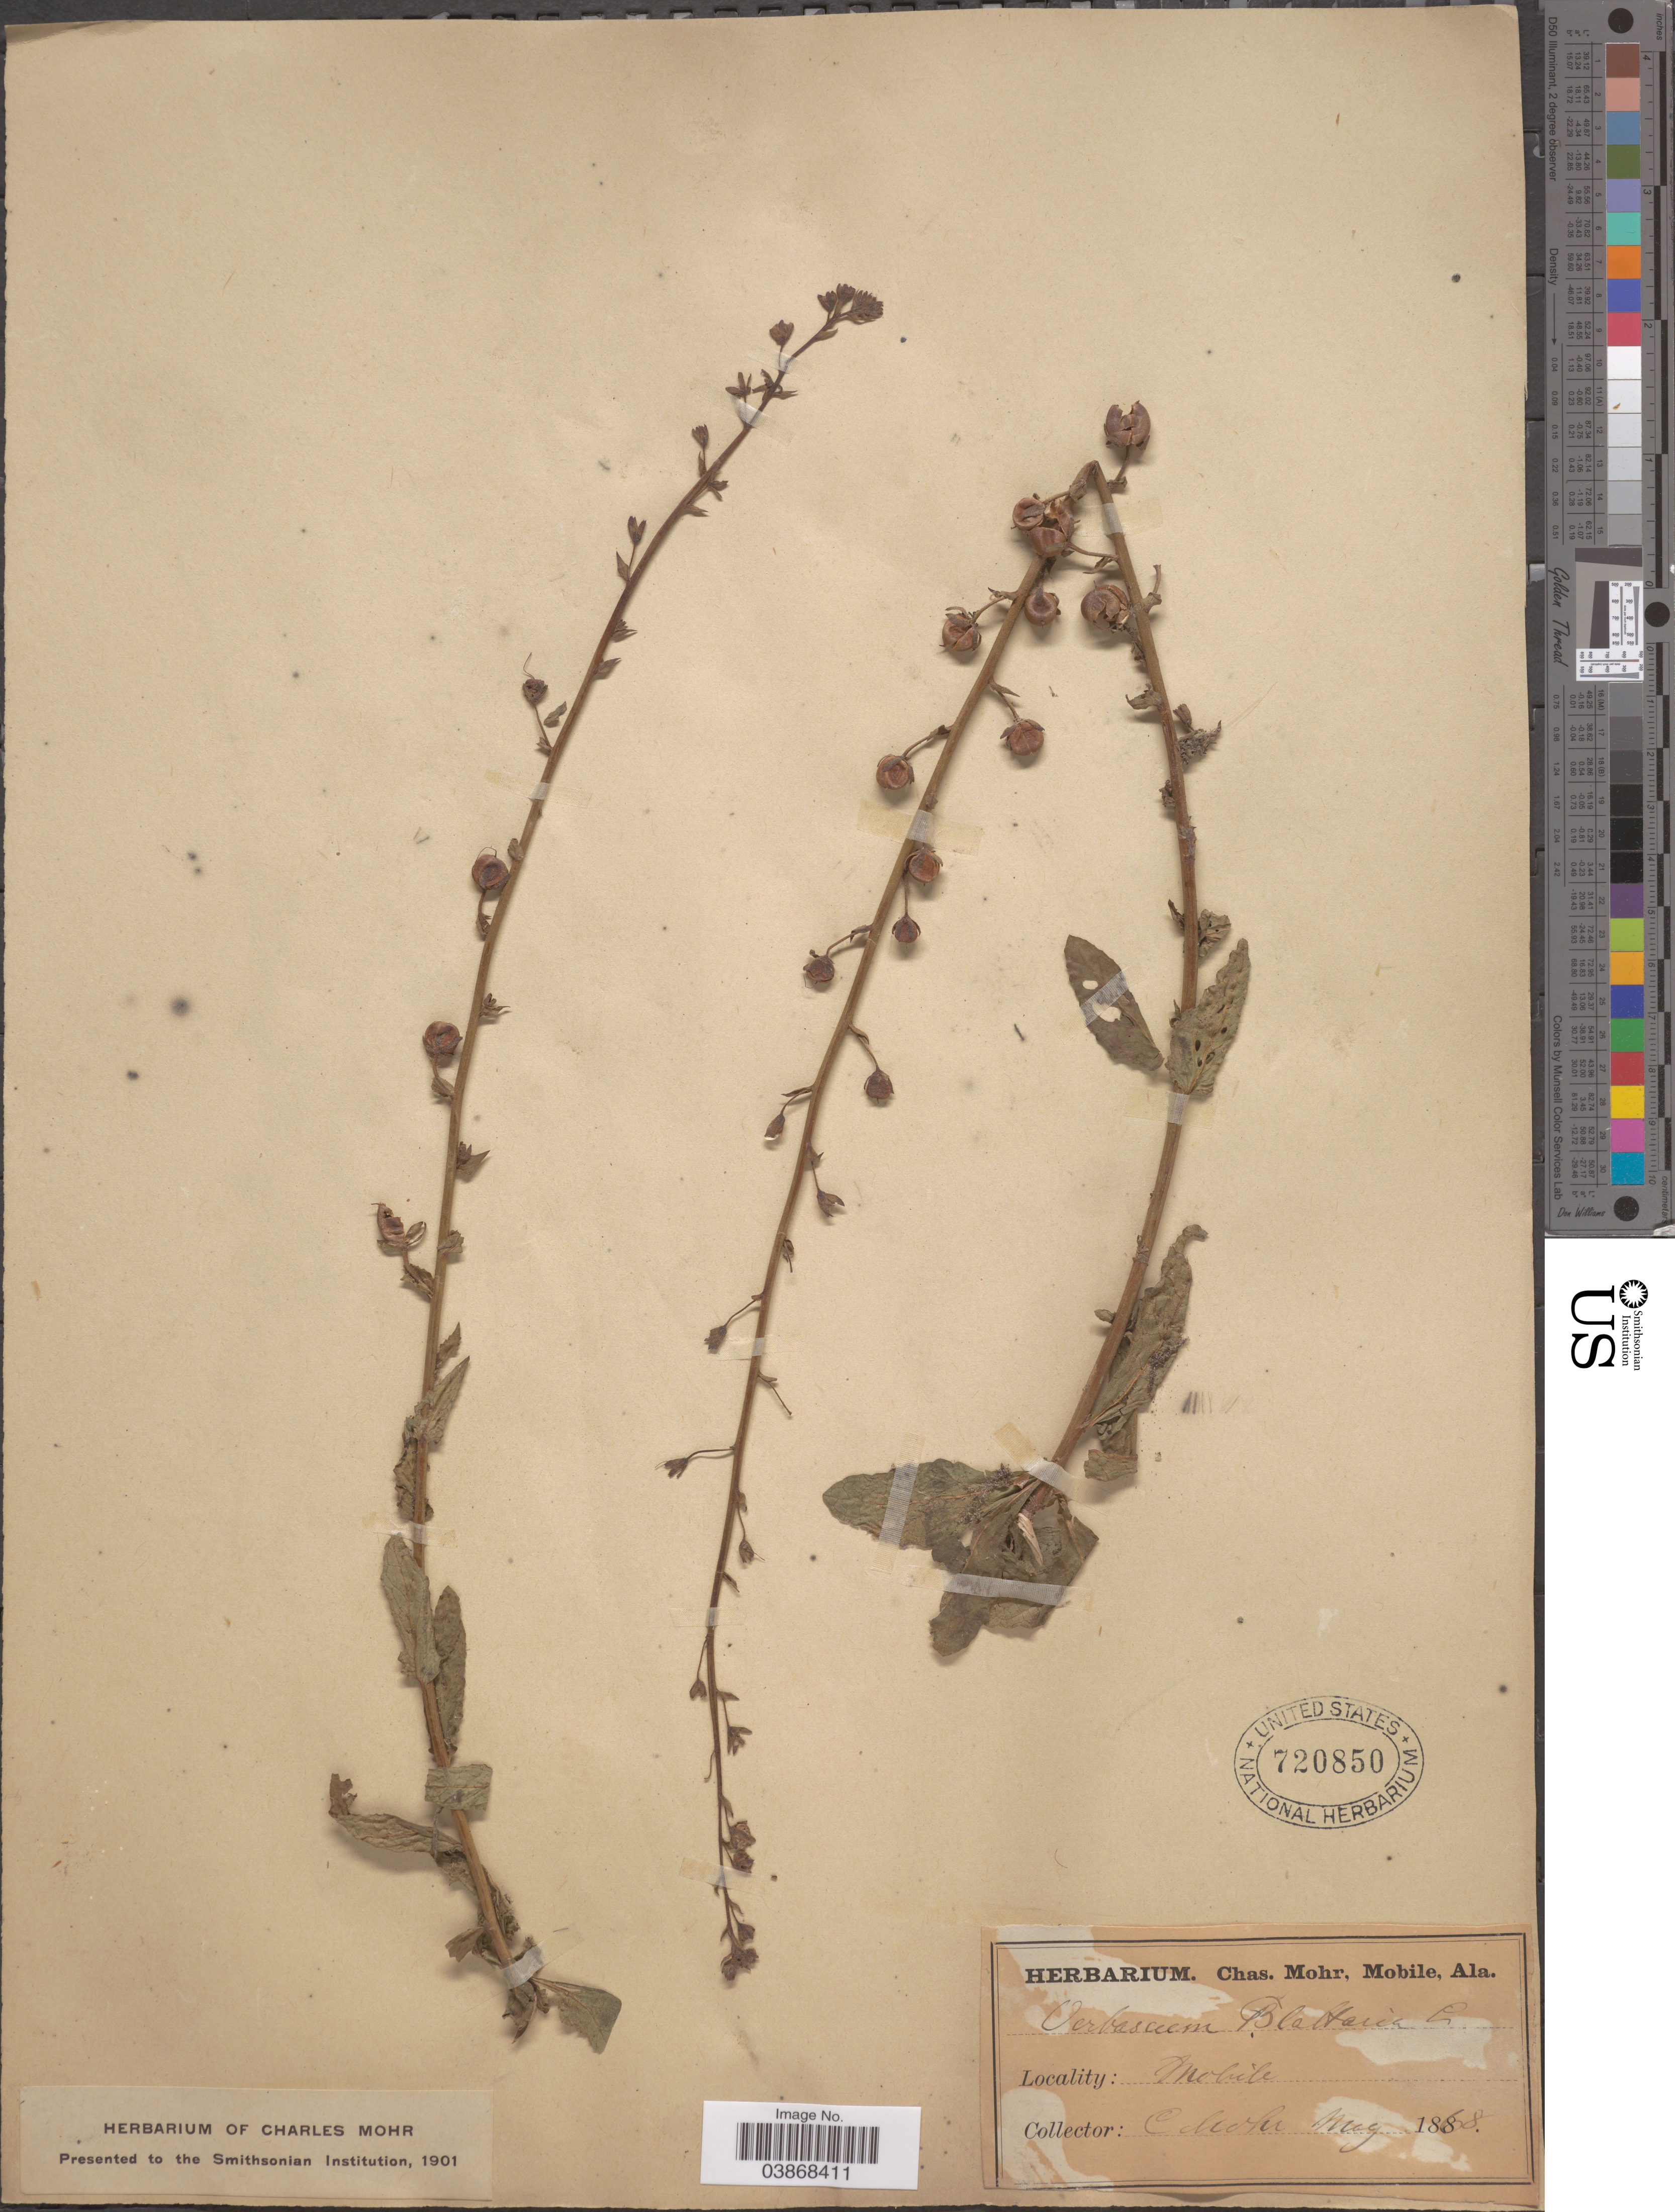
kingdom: Plantae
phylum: Tracheophyta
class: Magnoliopsida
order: Lamiales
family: Scrophulariaceae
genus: Verbascum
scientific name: Verbascum blattaria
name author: L.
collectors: Mohr, C. T. (herbarium)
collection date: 1868-05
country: United States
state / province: Alabama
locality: Mobile.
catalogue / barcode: US 720850